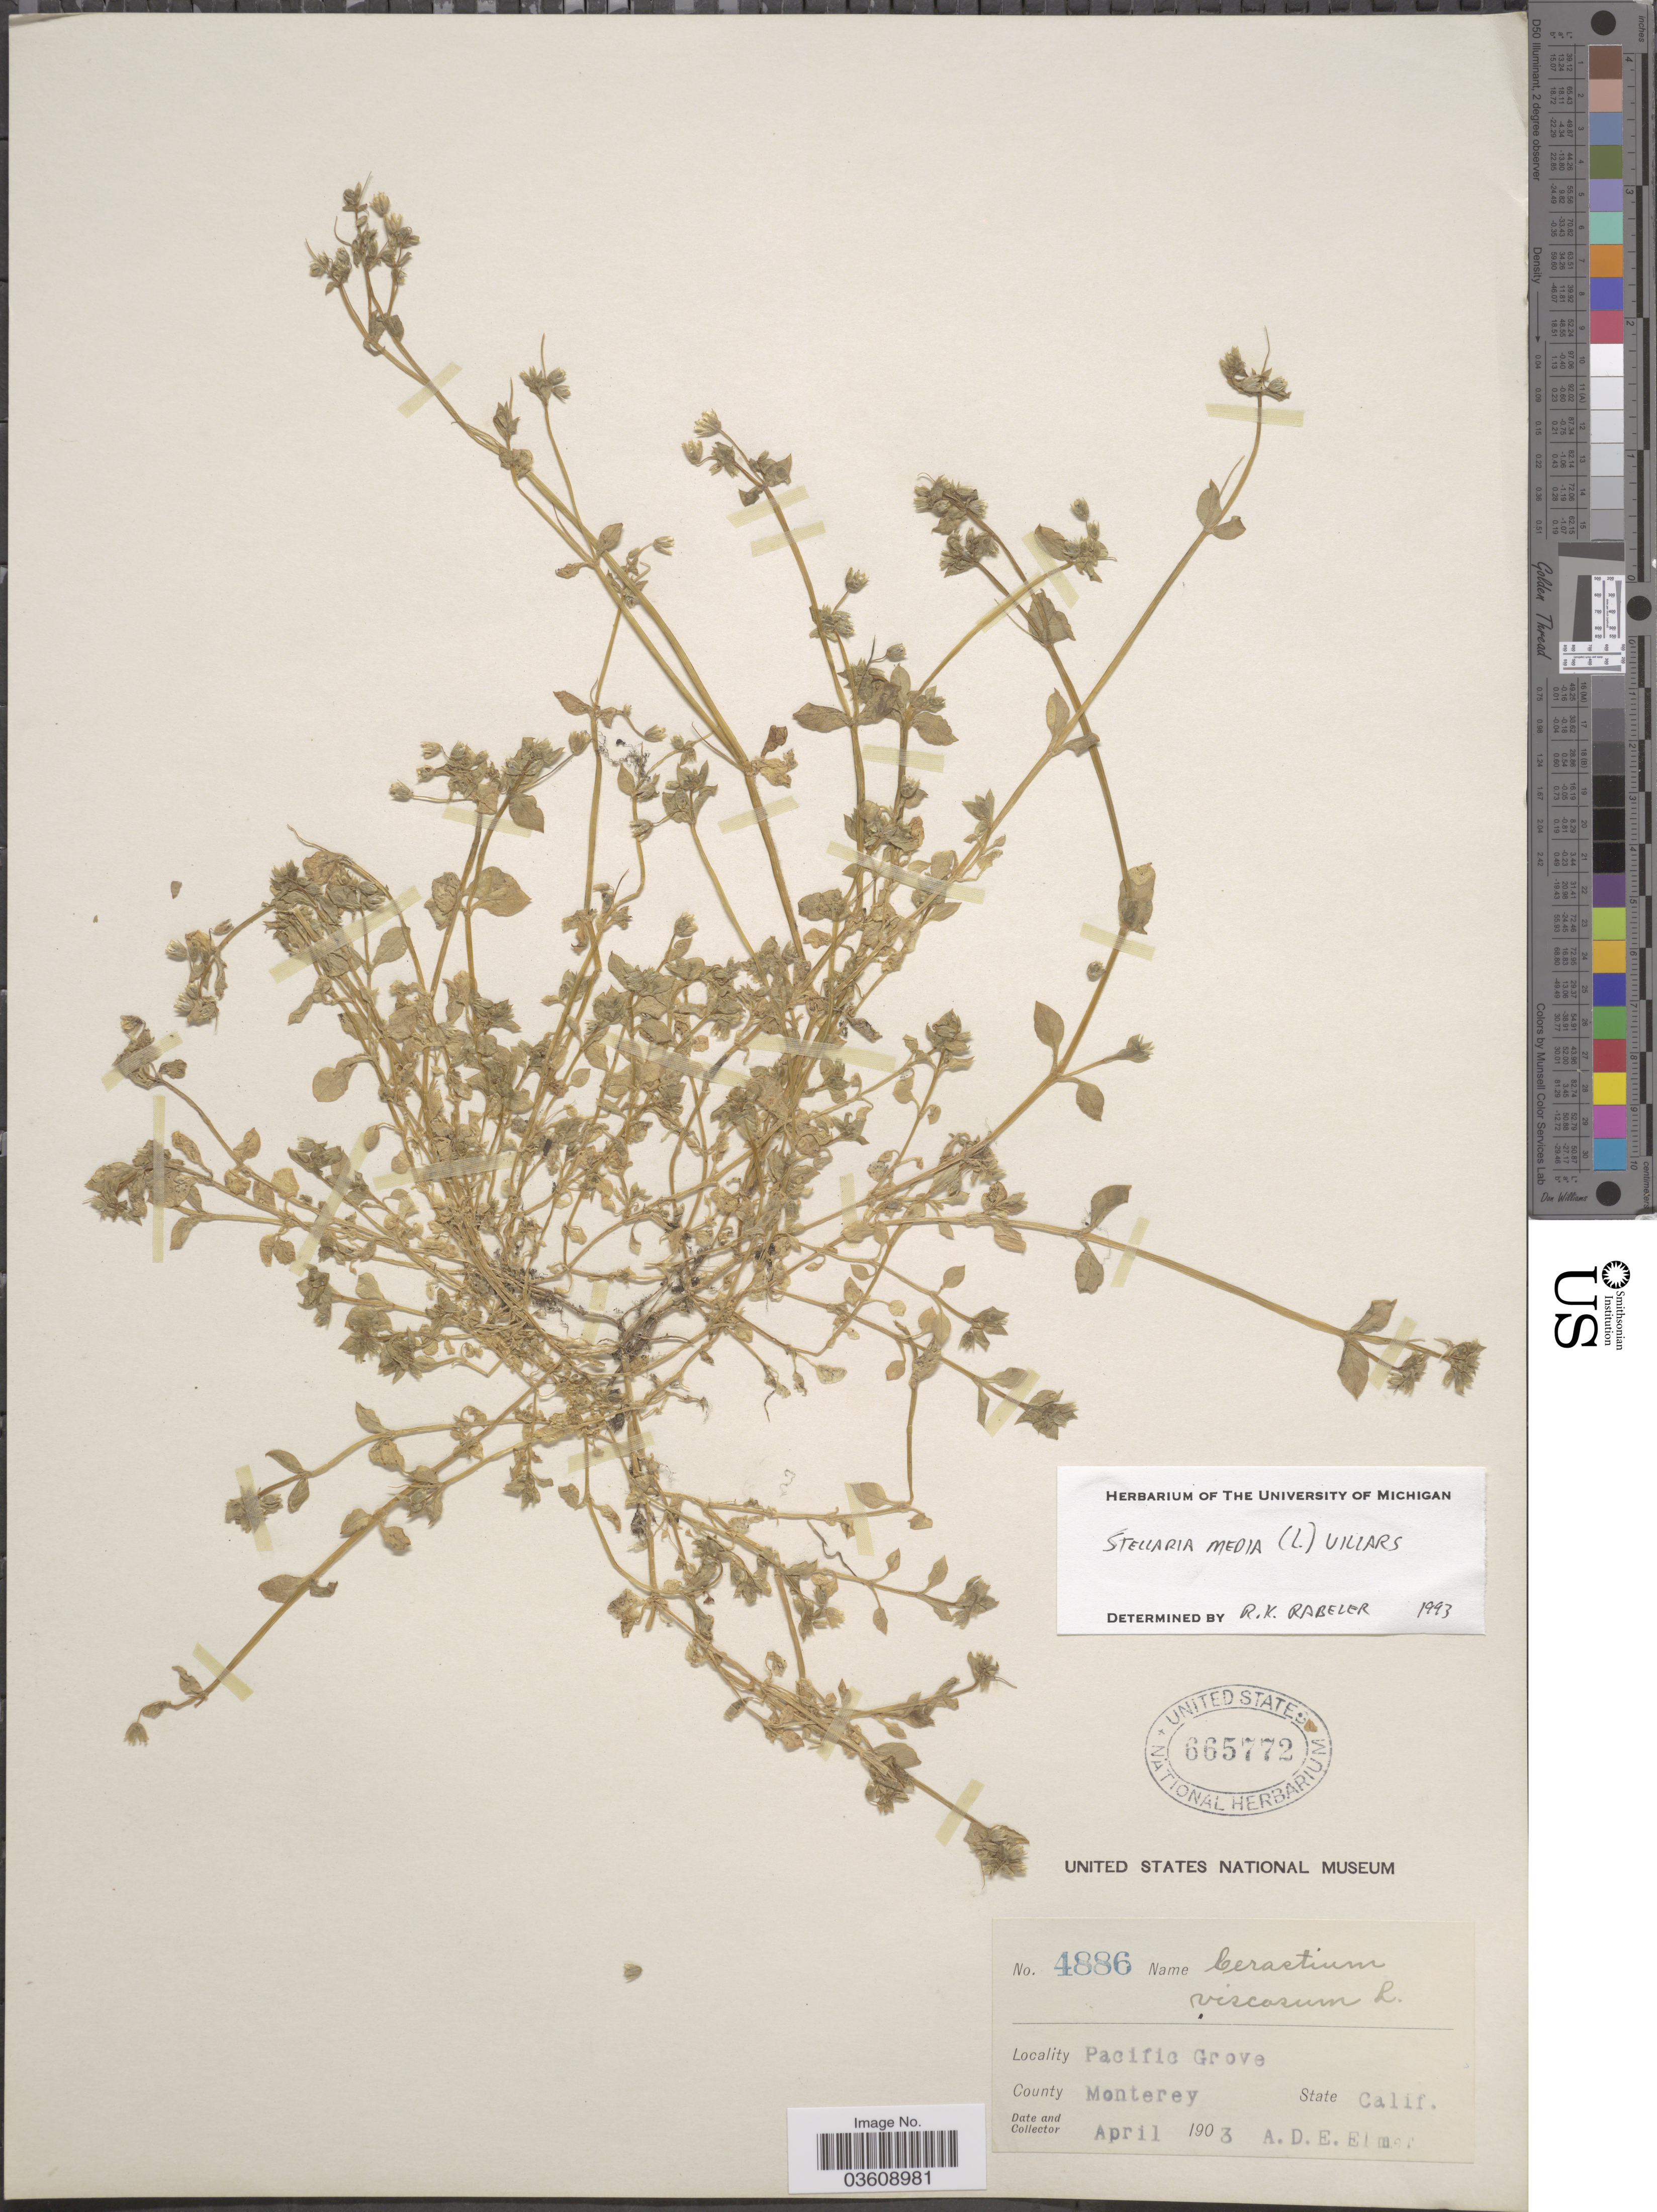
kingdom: Plantae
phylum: Tracheophyta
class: Magnoliopsida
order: Caryophyllales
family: Caryophyllaceae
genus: Stellaria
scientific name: Stellaria media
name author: (L.) Vill.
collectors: A. D. E. Elmer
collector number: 4886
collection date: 1903-04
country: United States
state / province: California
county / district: Monterey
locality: Pacific Grove, County Monterey.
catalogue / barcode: US 665772